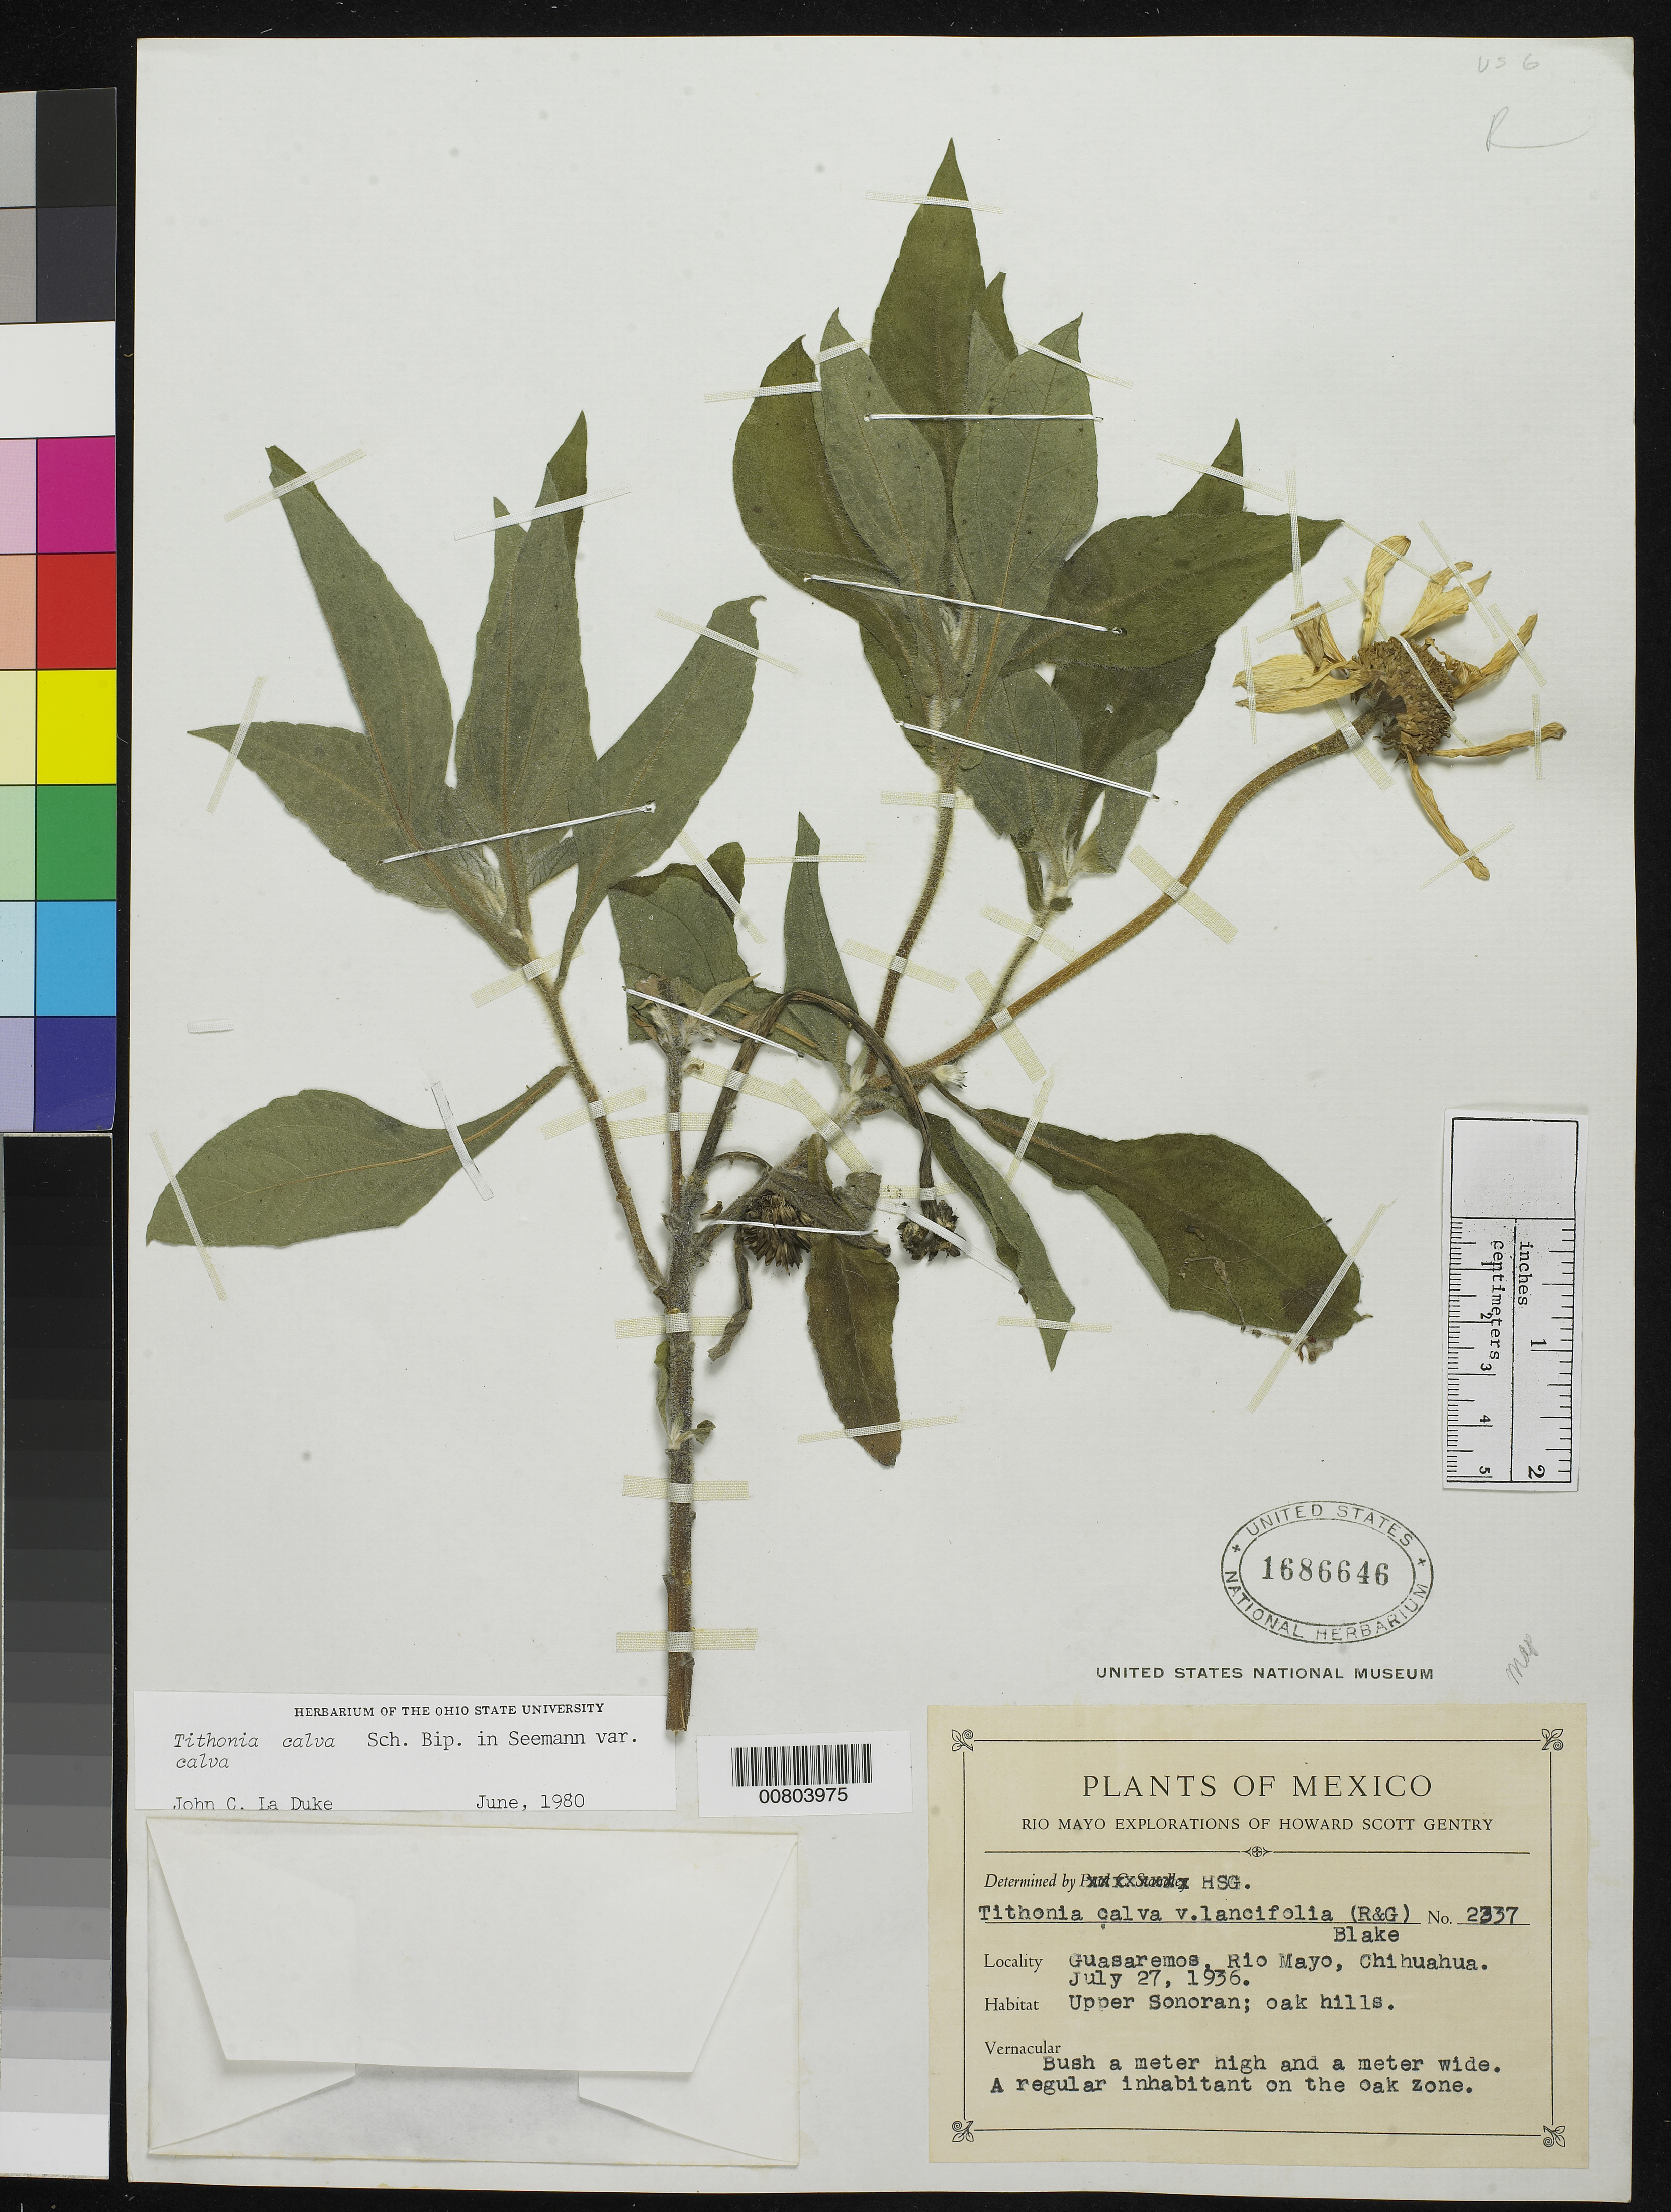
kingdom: Plantae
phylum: Tracheophyta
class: Magnoliopsida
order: Asterales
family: Asteraceae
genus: Tithonia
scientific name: Tithonia calva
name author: Sch. Bip.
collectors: H. S. Gentry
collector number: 2337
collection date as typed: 27 Jul 1936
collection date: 1936-07-27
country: Mexico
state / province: Chihuahua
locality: Guasaremos, Rio Mayo, Chihuahua.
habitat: Upper Sonoran, Oak hills.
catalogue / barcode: US 1686646